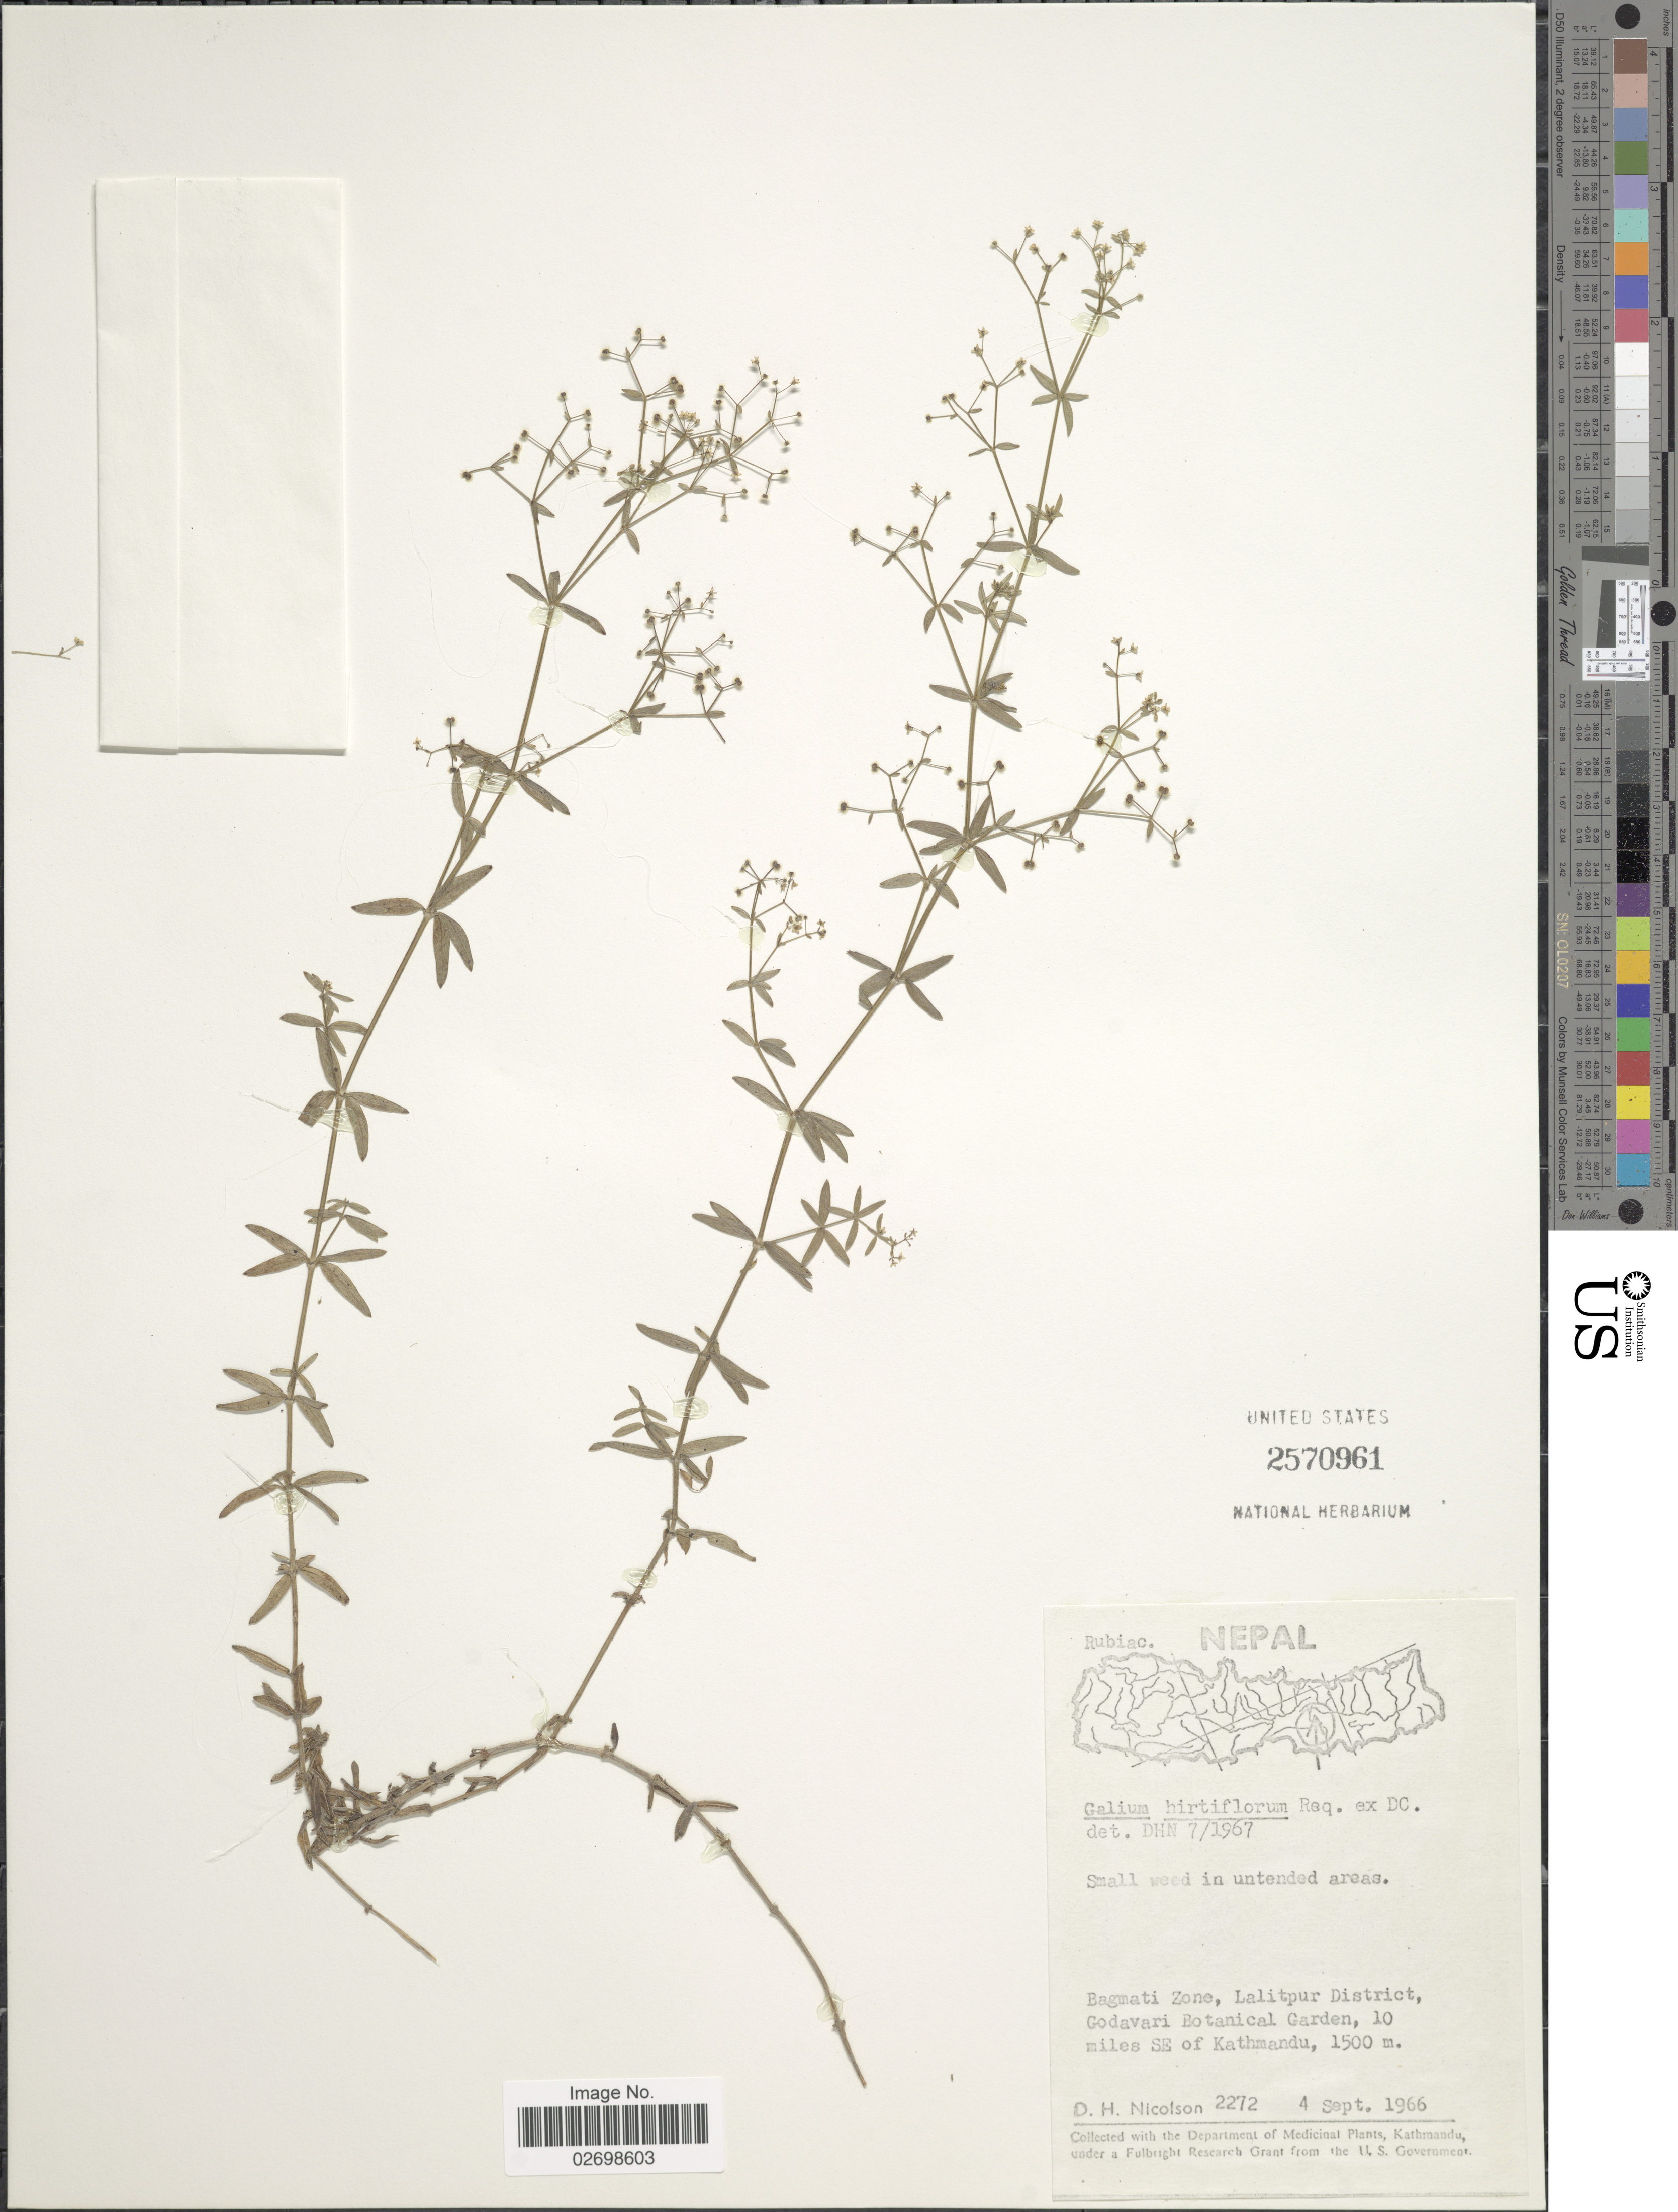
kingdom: Plantae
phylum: Tracheophyta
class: Magnoliopsida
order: Gentianales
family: Rubiaceae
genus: Galium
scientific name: Galium hirtiflorum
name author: Req. ex DC.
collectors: D. H. Nicolson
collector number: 2272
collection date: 1966-09-04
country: Nepal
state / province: Bagmati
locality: Bagmati Zone, Lalitpur Distrct, Godavari Botanical Garden, 10 miles SE of Kathmandu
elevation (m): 1500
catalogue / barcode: US 2570961